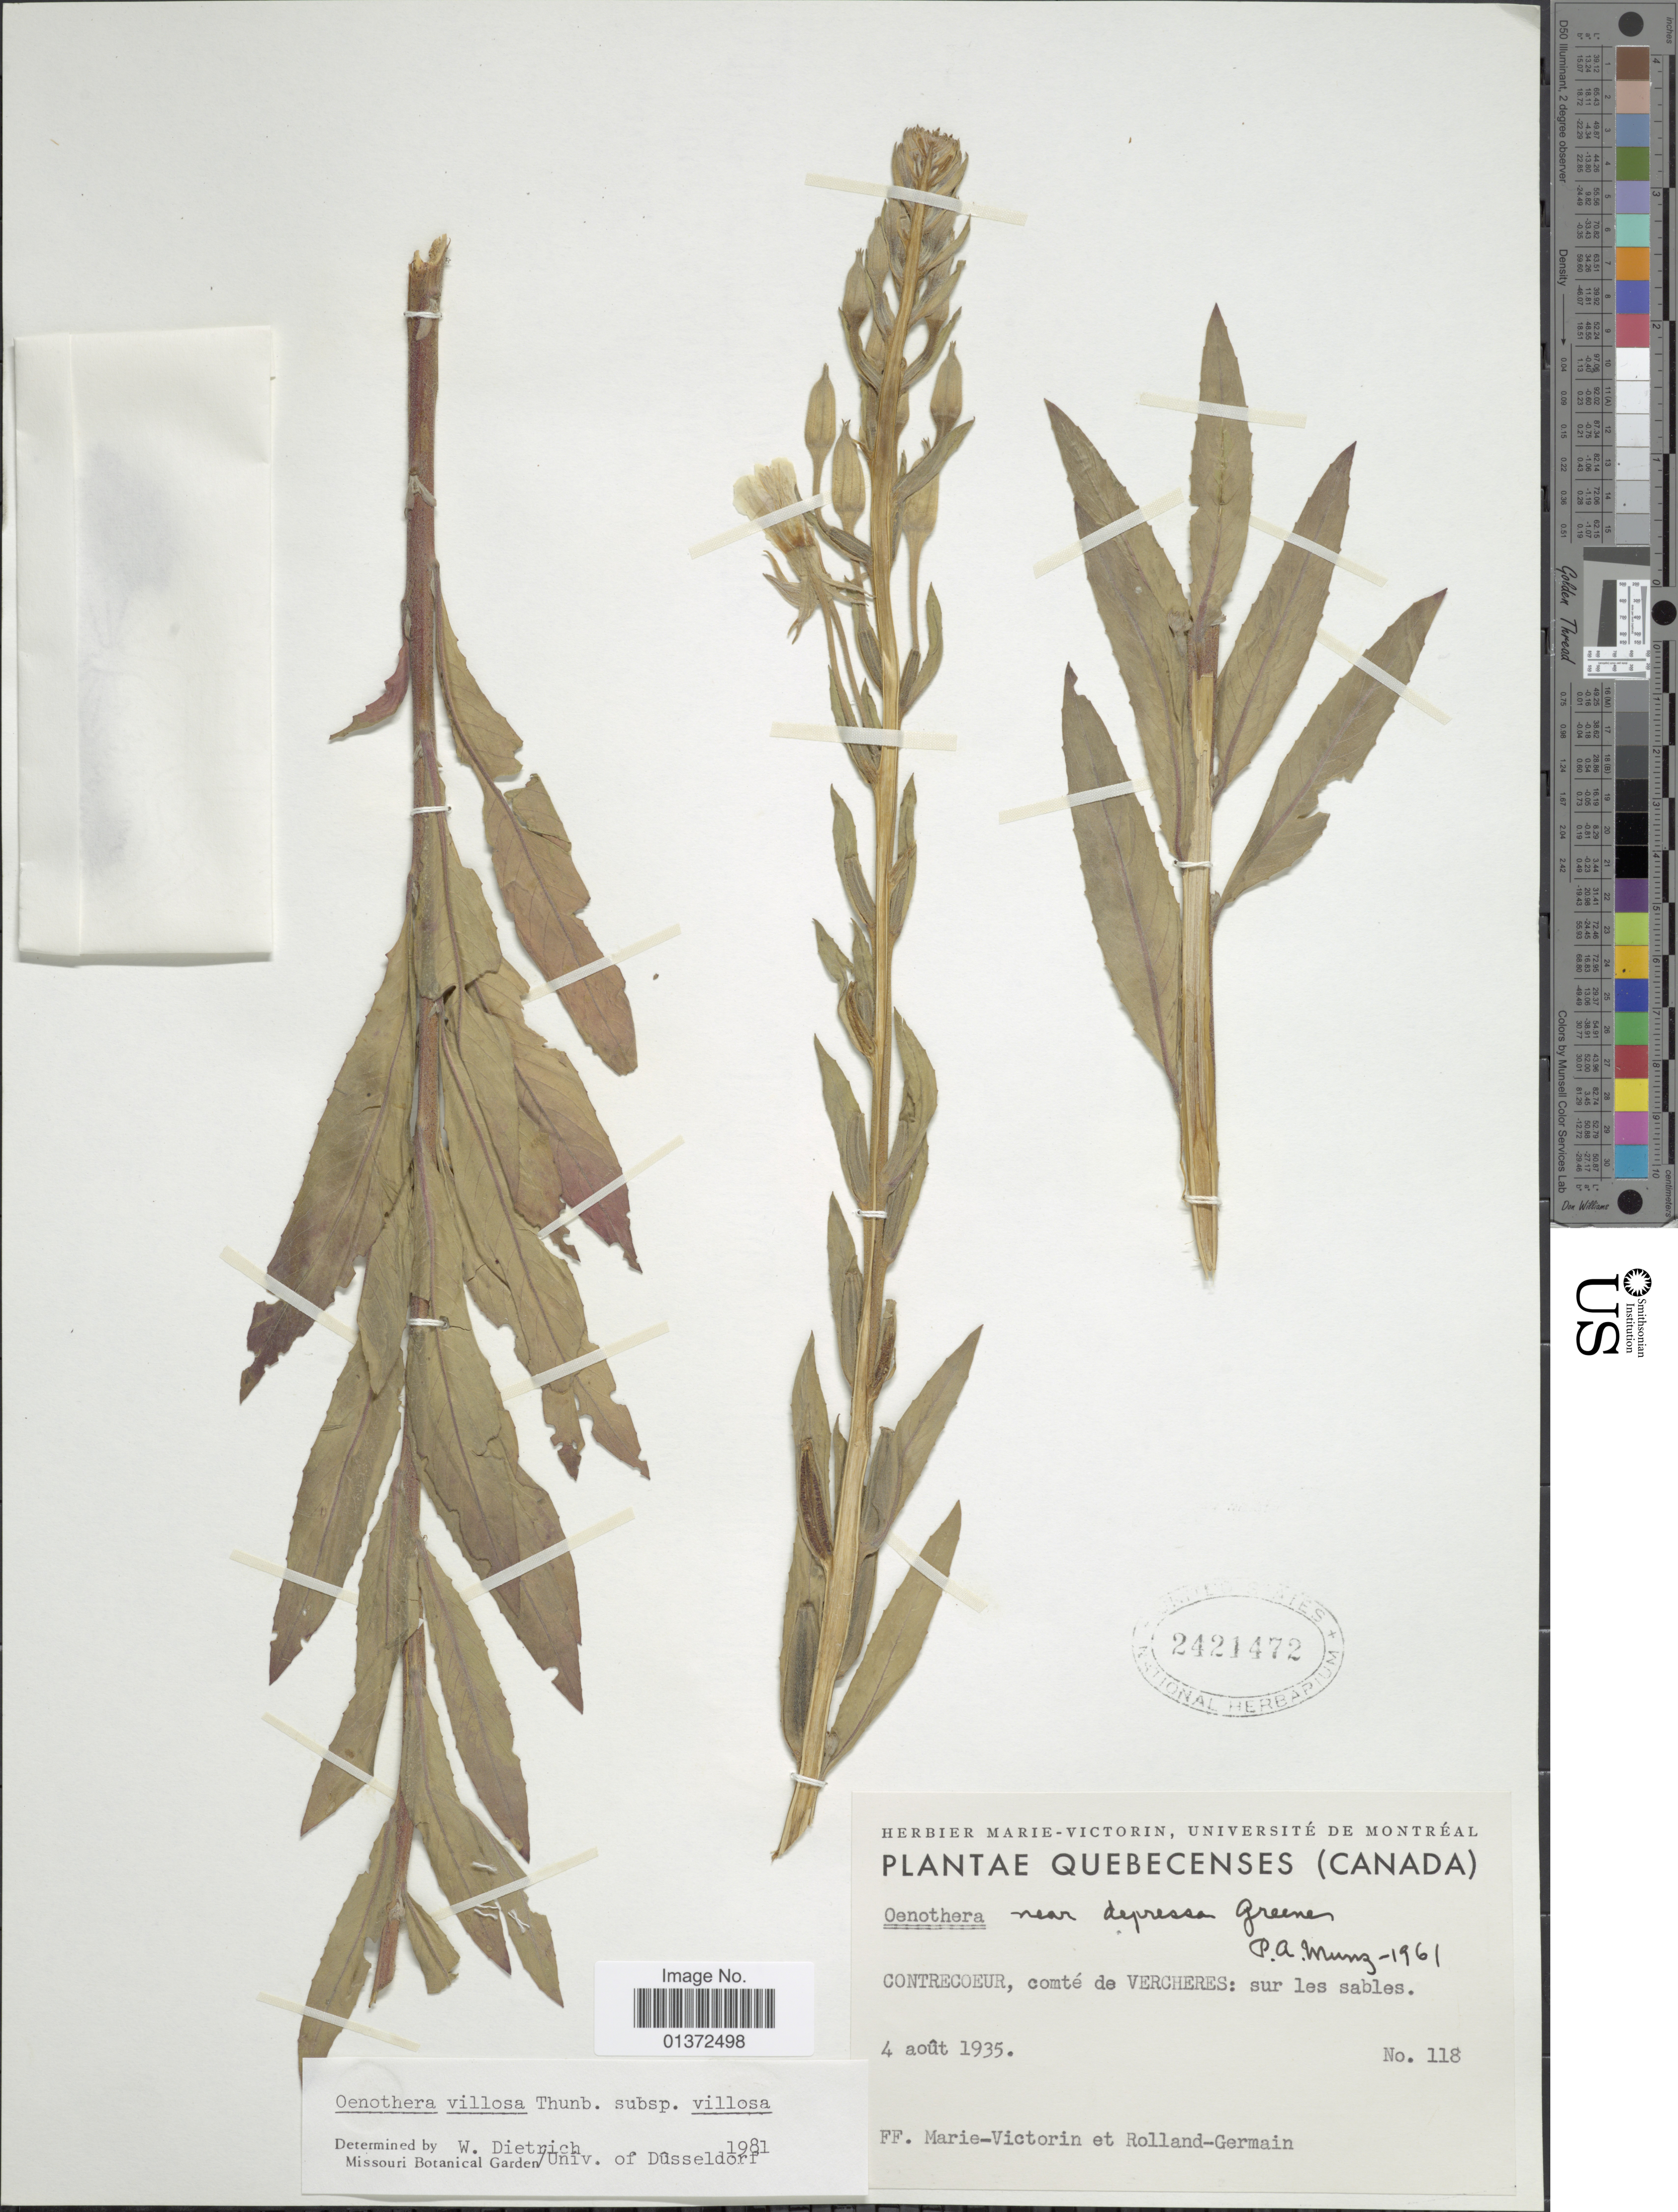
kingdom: Plantae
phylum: Tracheophyta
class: Magnoliopsida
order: Myrtales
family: Onagraceae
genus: Oenothera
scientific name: Oenothera villosa subsp. villosa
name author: Thunb.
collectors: Fr. Marie-Victorin & Rolland-Germain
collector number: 118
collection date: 1935-08-04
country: Canada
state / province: Quebec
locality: Contrecoeur, comté de Vercheres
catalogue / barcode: US 2421472